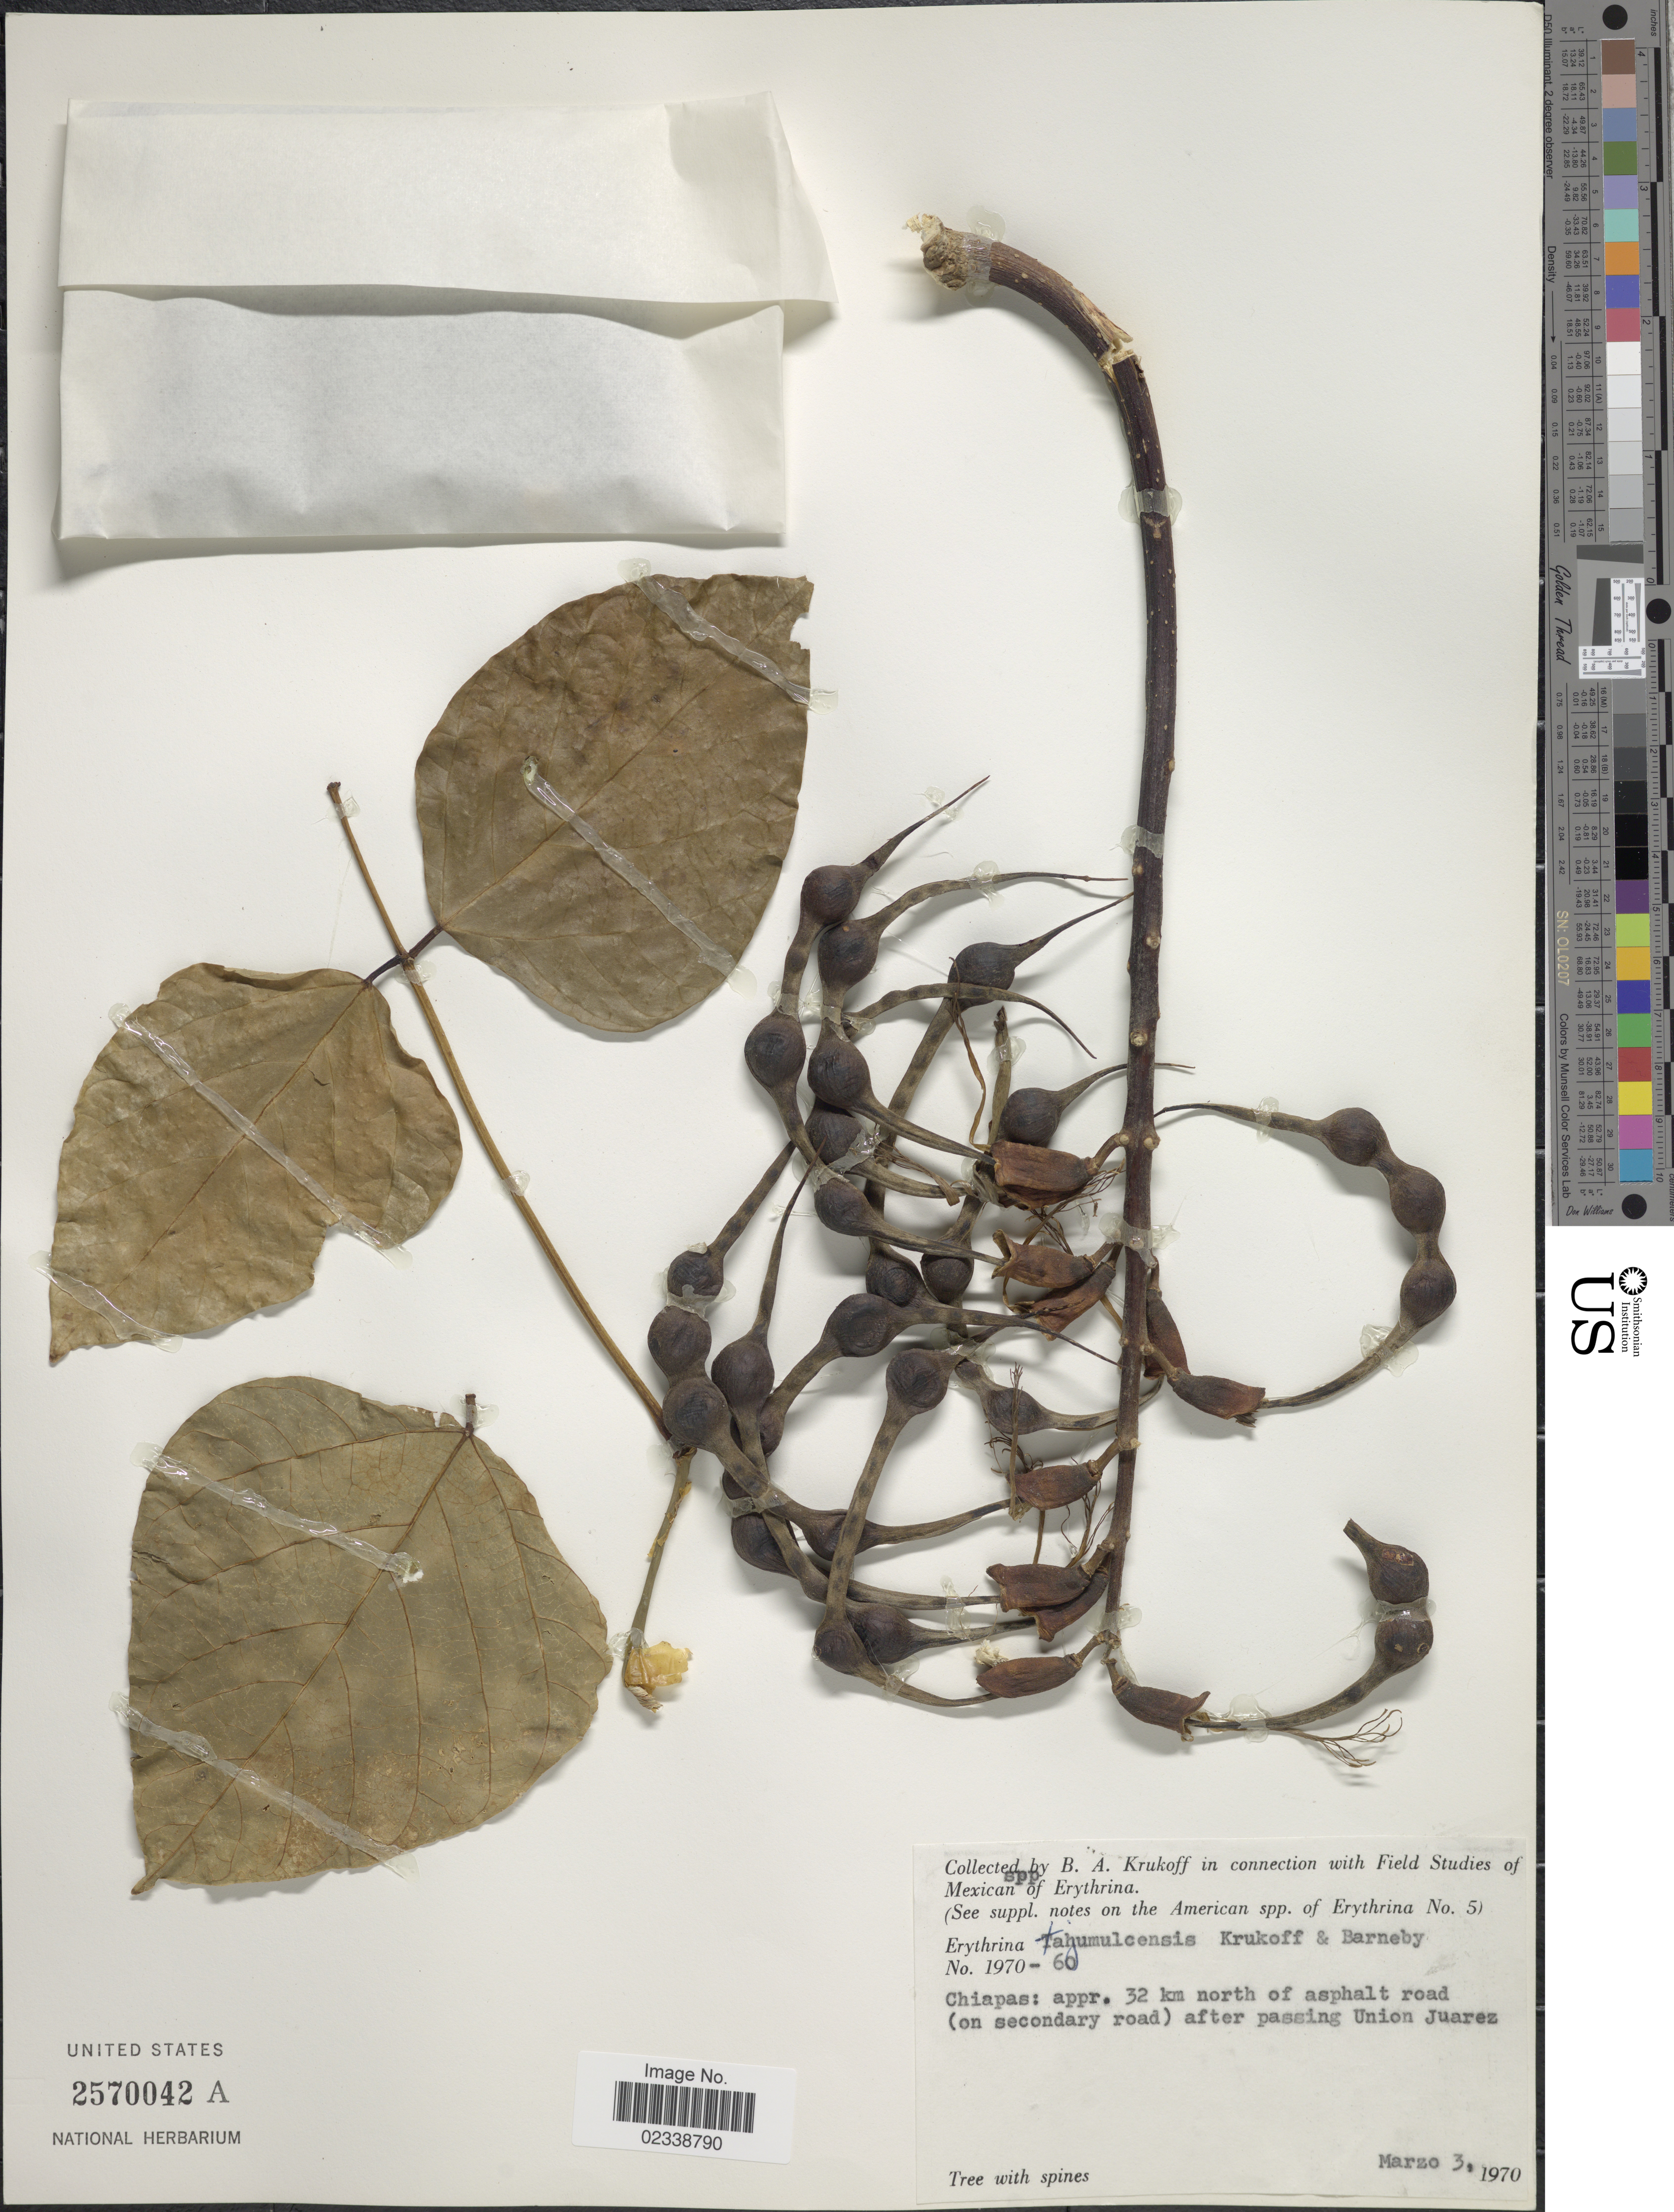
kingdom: Plantae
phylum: Tracheophyta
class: Magnoliopsida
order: Fabales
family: Fabaceae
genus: Erythrina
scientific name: Erythrina tajumulcensis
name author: Krukoff & Barneby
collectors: B. A. Krukoff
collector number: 1970-60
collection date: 1970-03-03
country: Mexico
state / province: Chiapas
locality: Appr. 32 km north of asphalt road (on secondary road) after passing Union Juarez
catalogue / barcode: US 2570042A